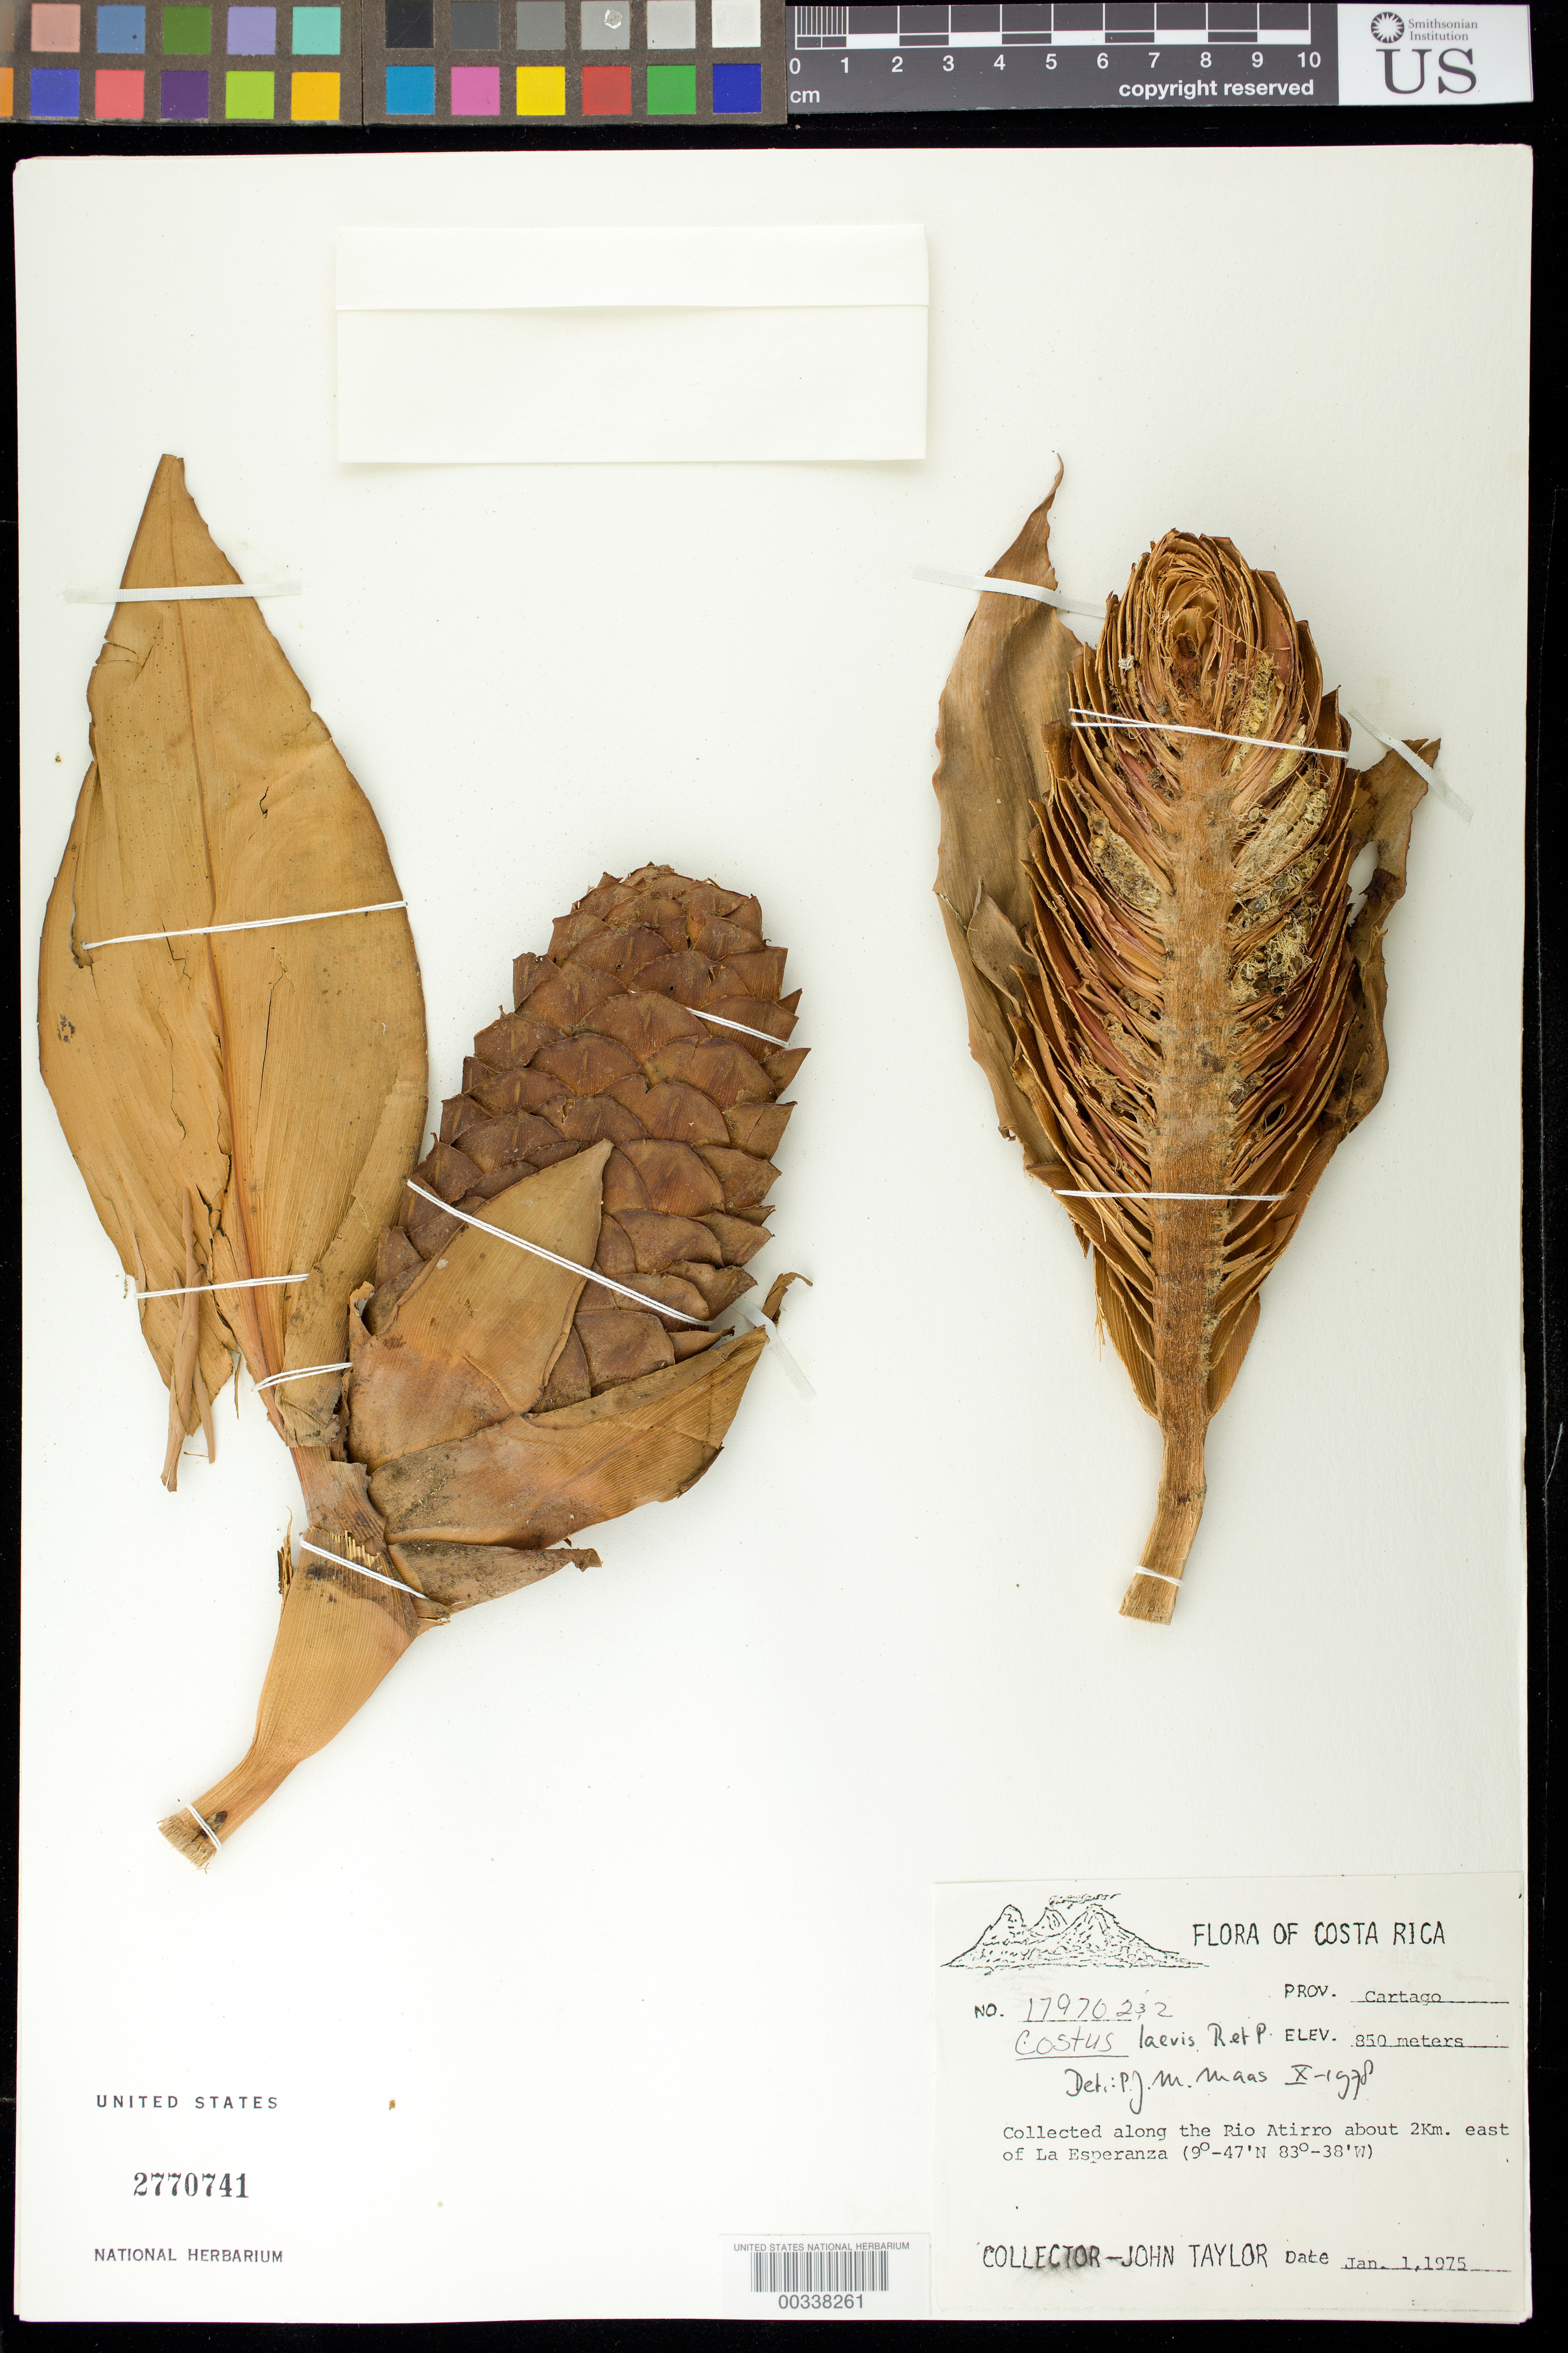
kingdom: Plantae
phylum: Tracheophyta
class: Liliopsida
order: Zingiberales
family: Costaceae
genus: Costus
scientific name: Costus laevis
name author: Ruiz & Pav.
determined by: Maas, Paul J. M.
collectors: J. Taylor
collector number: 17970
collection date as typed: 01 Jan 1975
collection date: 1975-01-01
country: Costa Rica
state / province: Cartago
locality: Along the Rio Atirro about 2 km E of La Esperanza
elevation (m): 850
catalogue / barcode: US 2770741